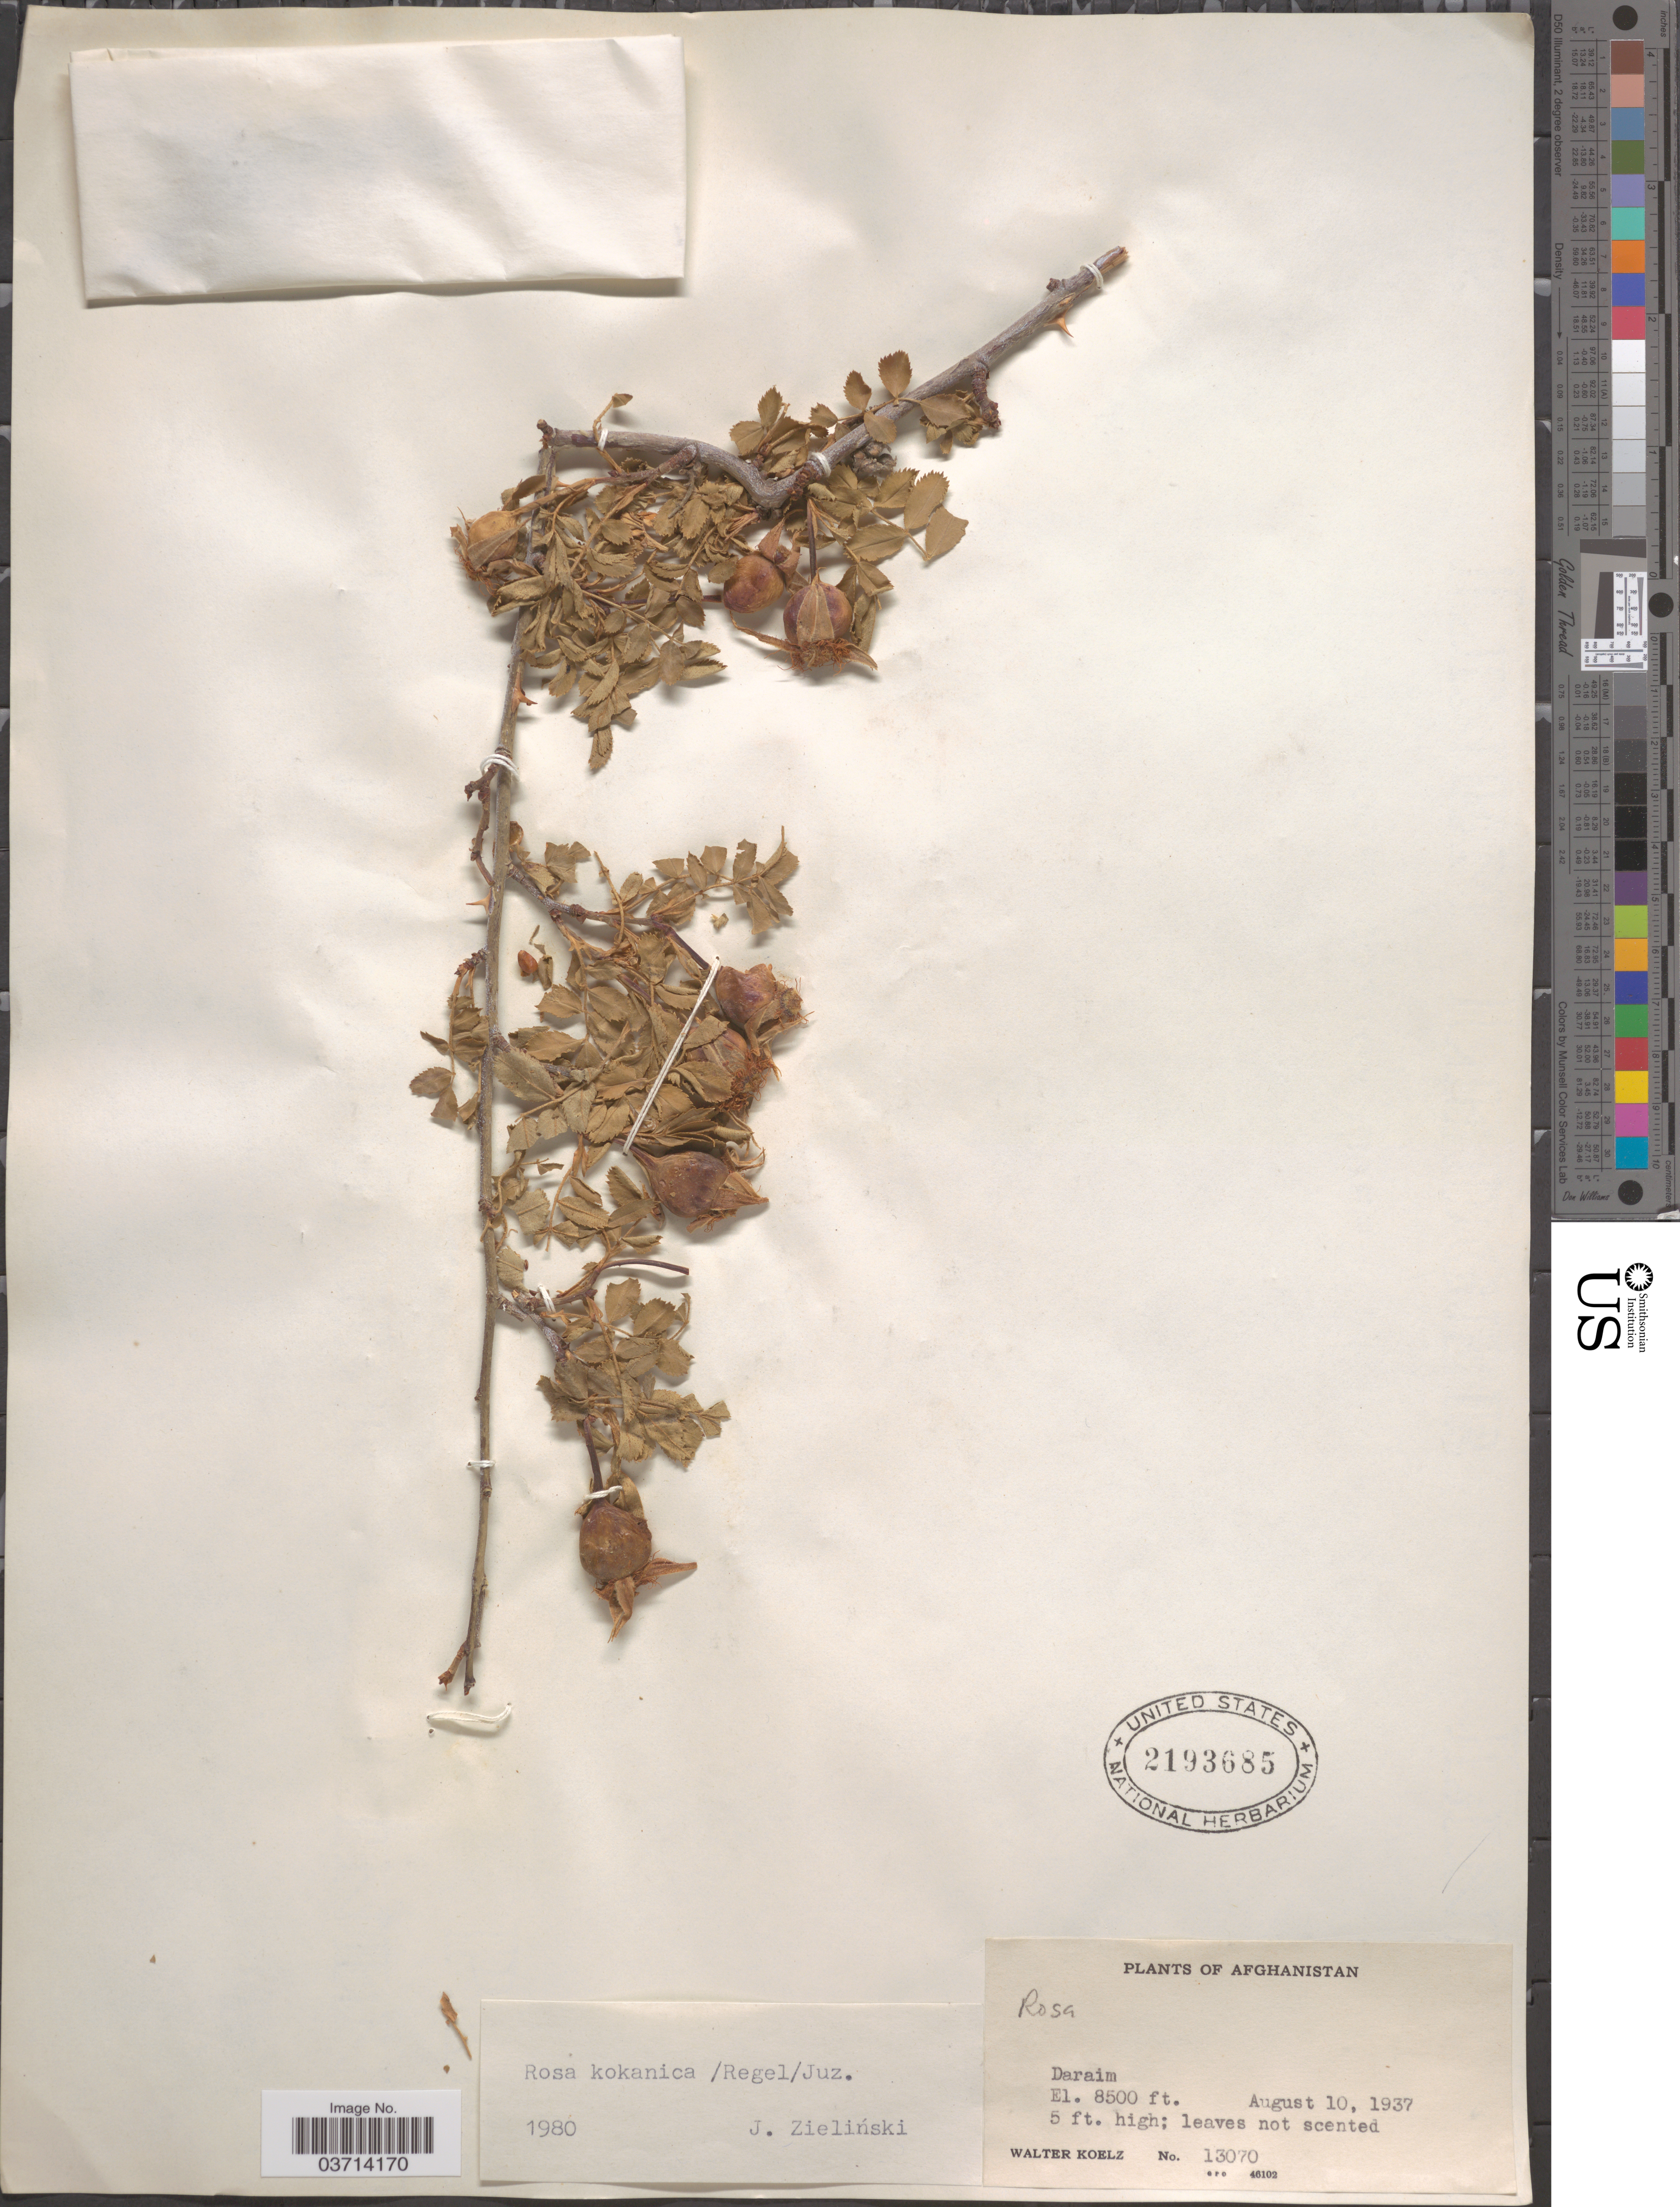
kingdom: Plantae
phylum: Tracheophyta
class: Magnoliopsida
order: Rosales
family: Rosaceae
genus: Rosa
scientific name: Rosa kokanica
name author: (Regel) Regel ex Juz.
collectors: W. N. Koelz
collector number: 13070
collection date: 1937-08-10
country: Afghanistan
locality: Daraim.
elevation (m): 2591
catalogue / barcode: US 2193685